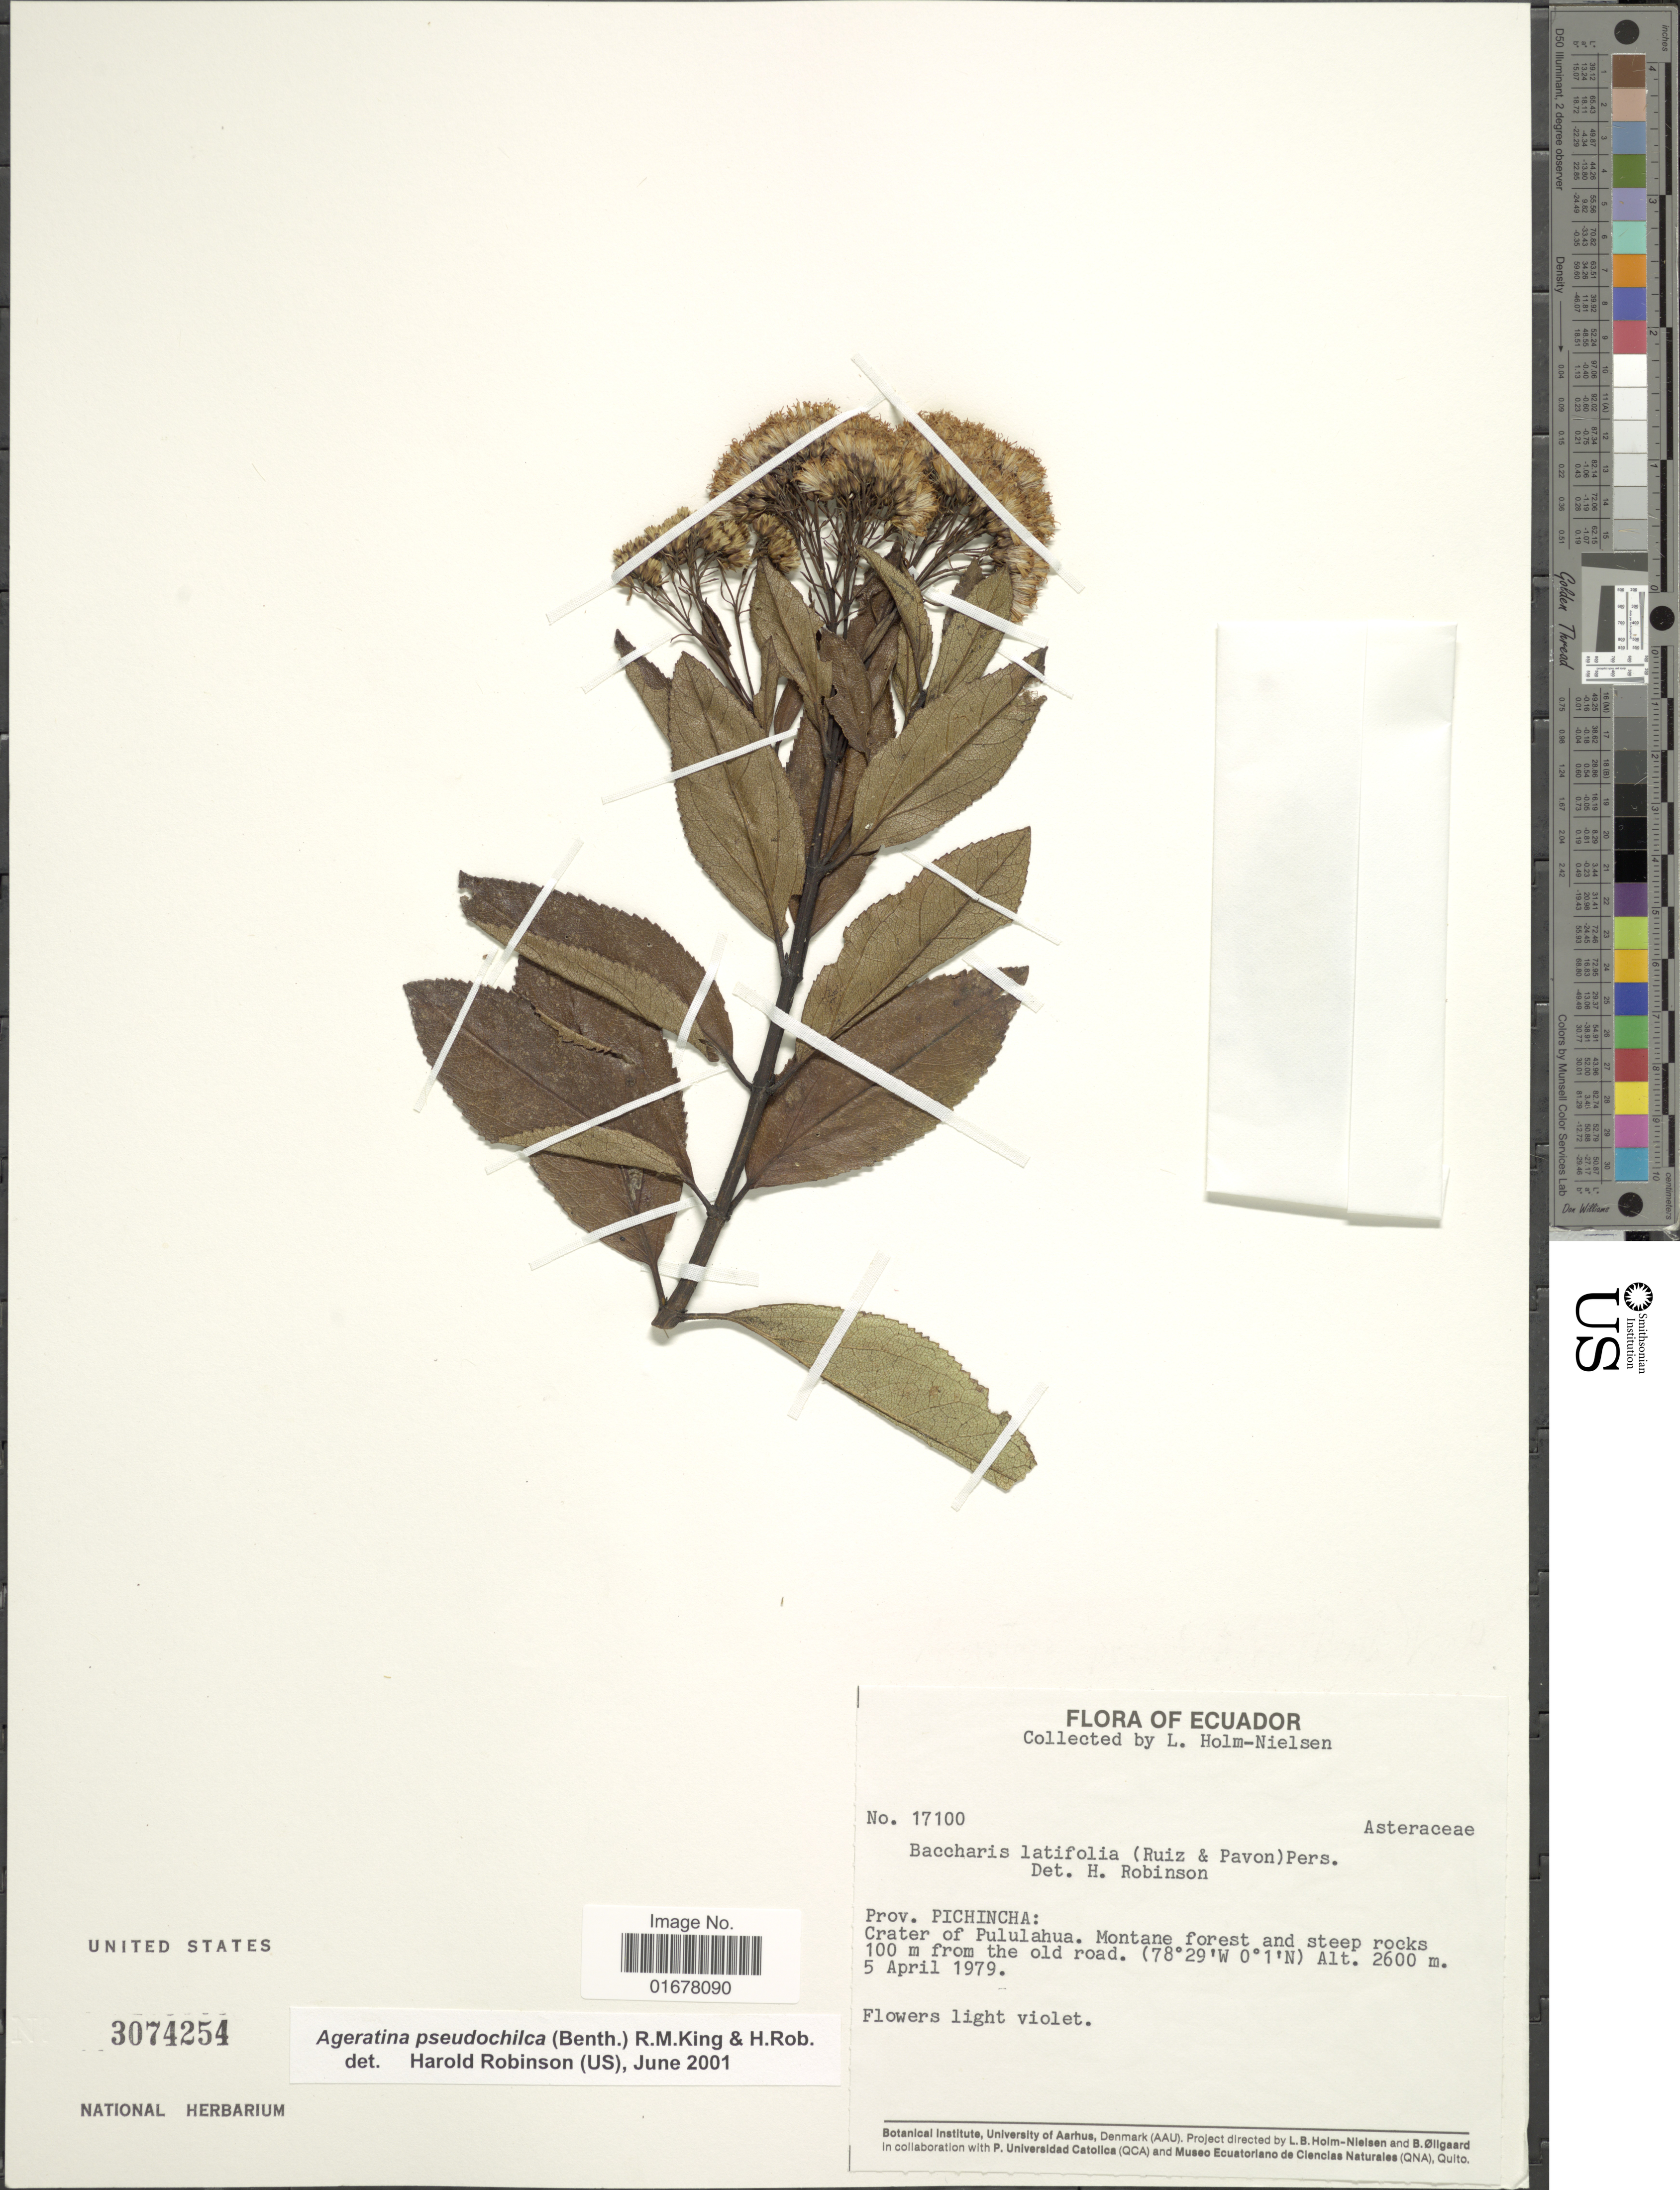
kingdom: Plantae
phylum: Tracheophyta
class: Magnoliopsida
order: Asterales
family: Asteraceae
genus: Ageratina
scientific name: Ageratina pseudochilca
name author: (Benth.) R.M. King & H. Rob.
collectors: L. B. Holm-Nielsen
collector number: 17100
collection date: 1979-04-05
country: Ecuador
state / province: Pichincha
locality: Prov.: Pichincha: Crater of Pululahua, Montane forest and steep rocks 100 m from the old road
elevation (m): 2600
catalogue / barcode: US 3074254